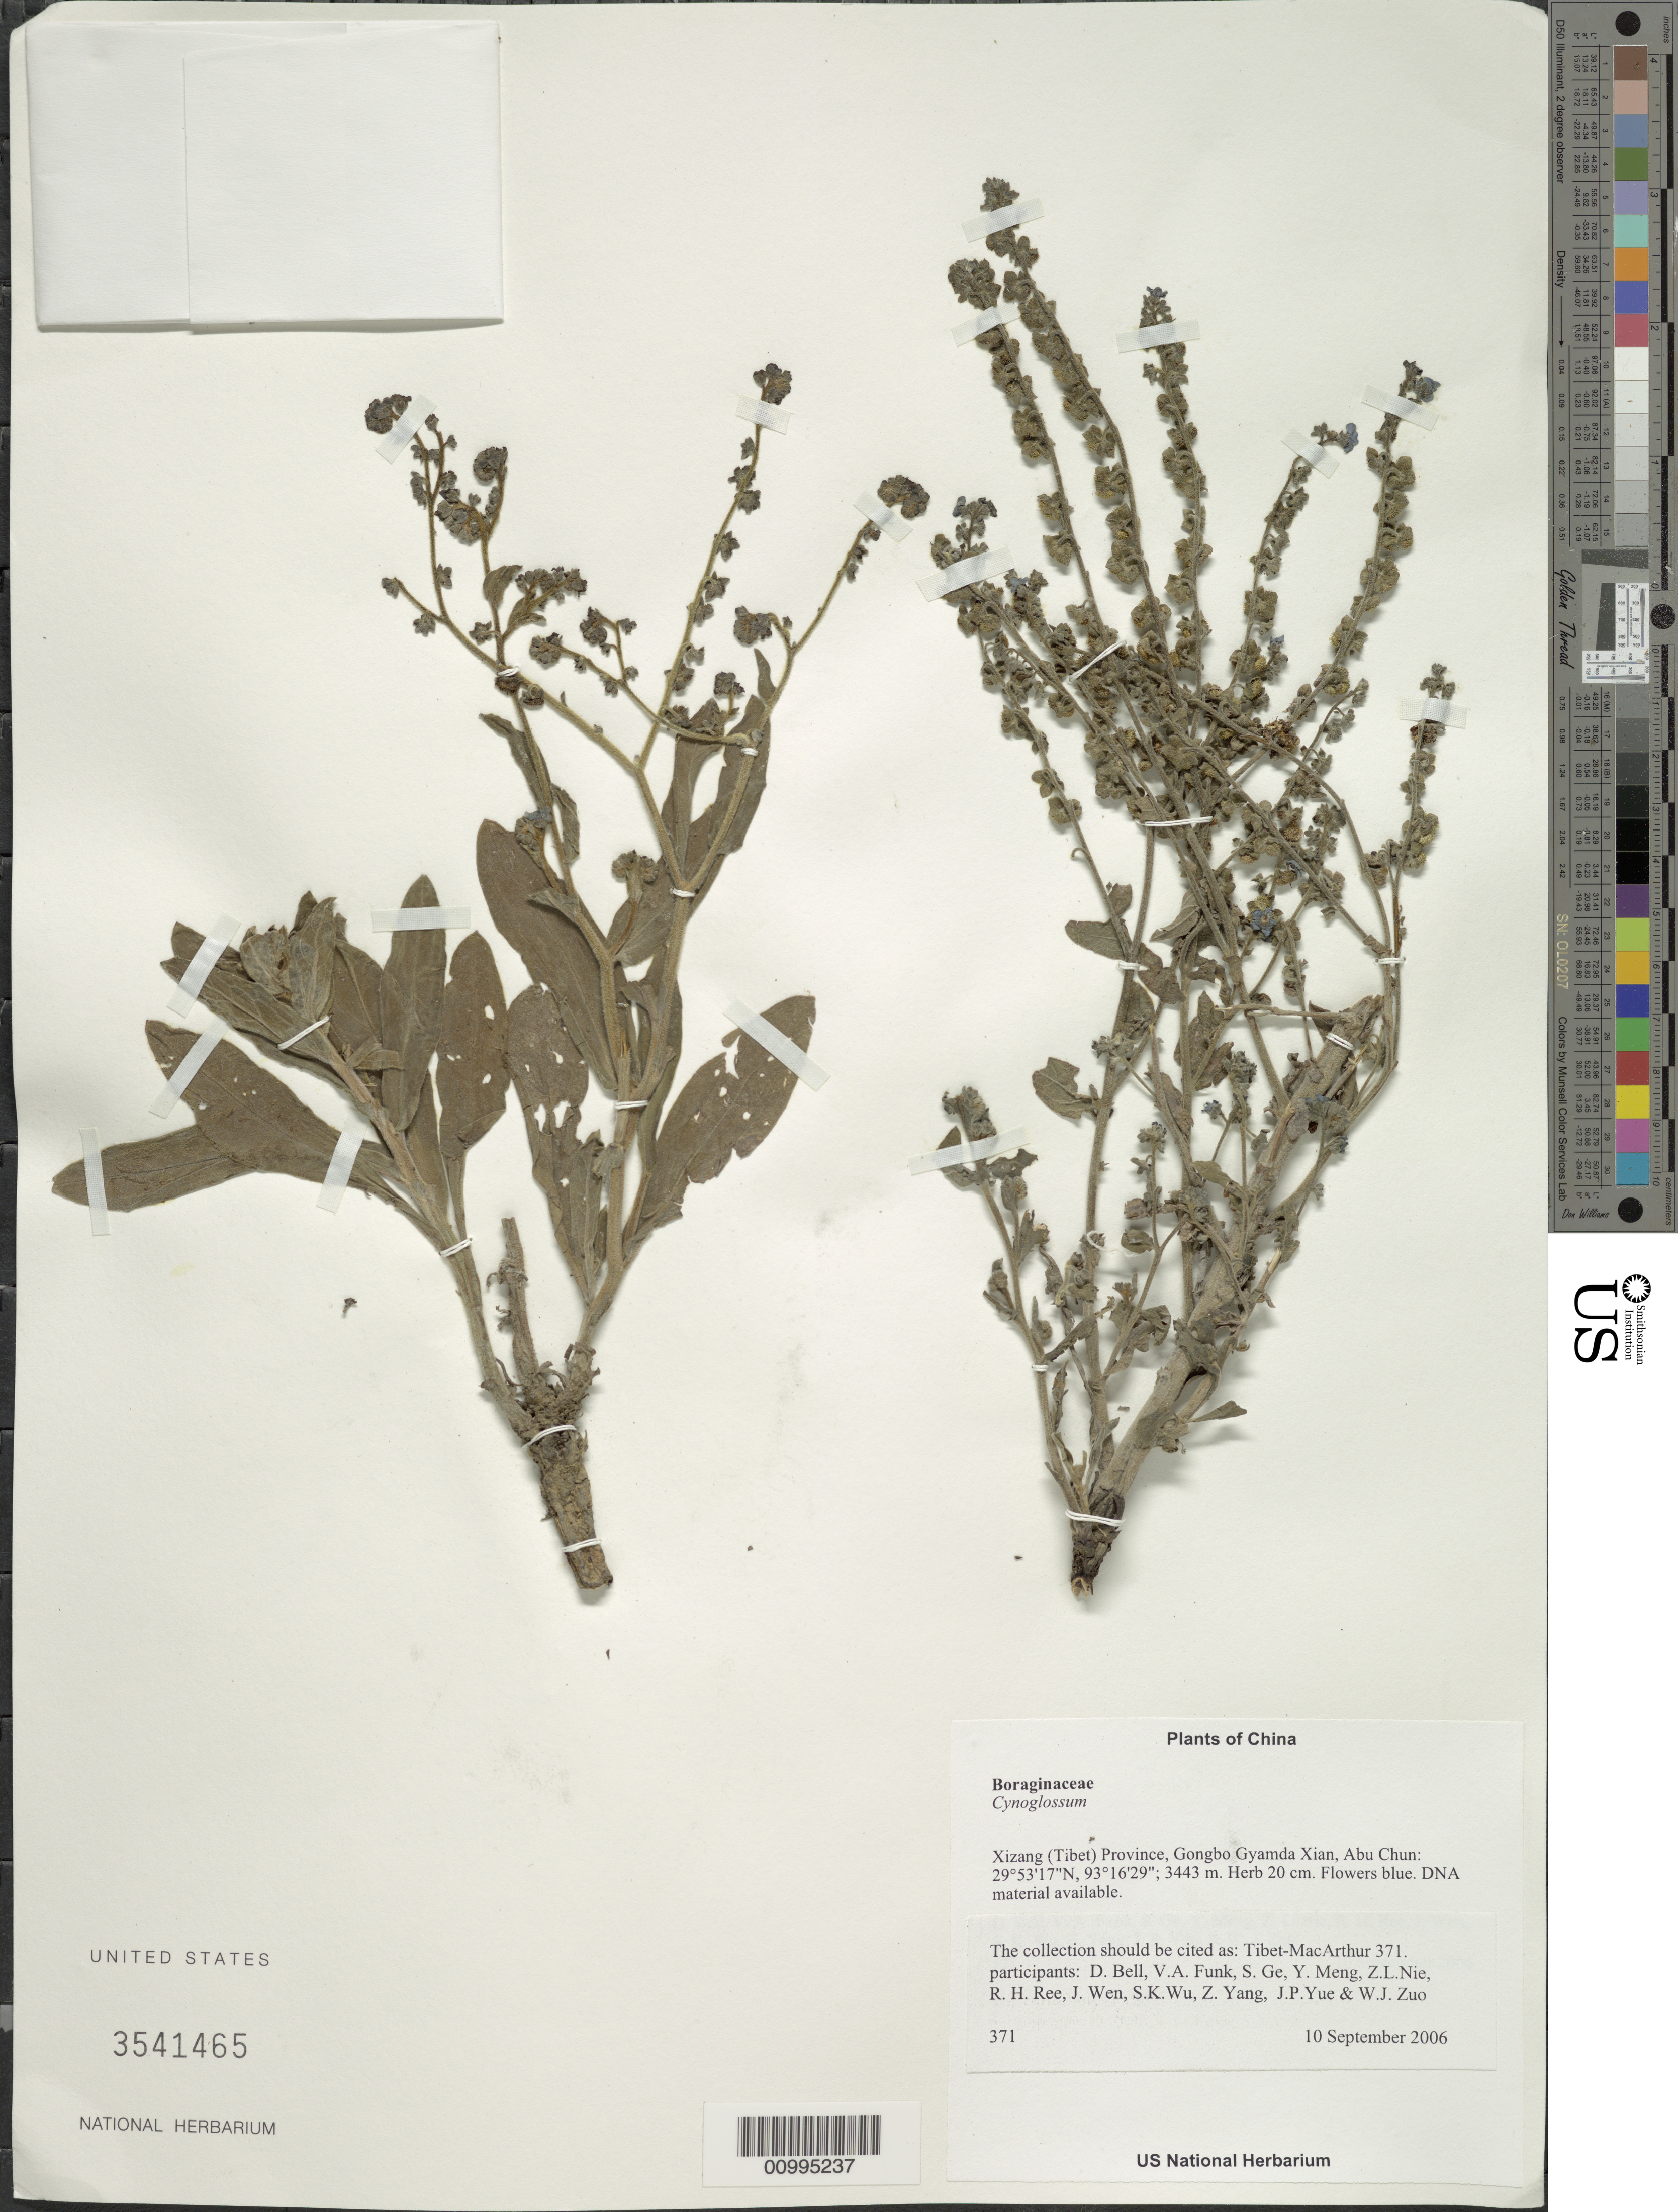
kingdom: Plantae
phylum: Tracheophyta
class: Magnoliopsida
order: Boraginales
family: Boraginaceae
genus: Cynoglossum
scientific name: Cynoglossum sp.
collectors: Tibet-MacArthur, D. A. Bell, V. Funk, S. Ge, Y. Meng, Z. Nie, R. Ree, J. Wen, S. K. Wu, Z. Yang, J. Yue & W. Zuo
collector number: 371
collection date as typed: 10 Sep 2006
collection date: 2006-09-10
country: China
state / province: Xizang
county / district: Gongbo Gyamda Xian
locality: Abu Chun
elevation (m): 3443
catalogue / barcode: US 3541465